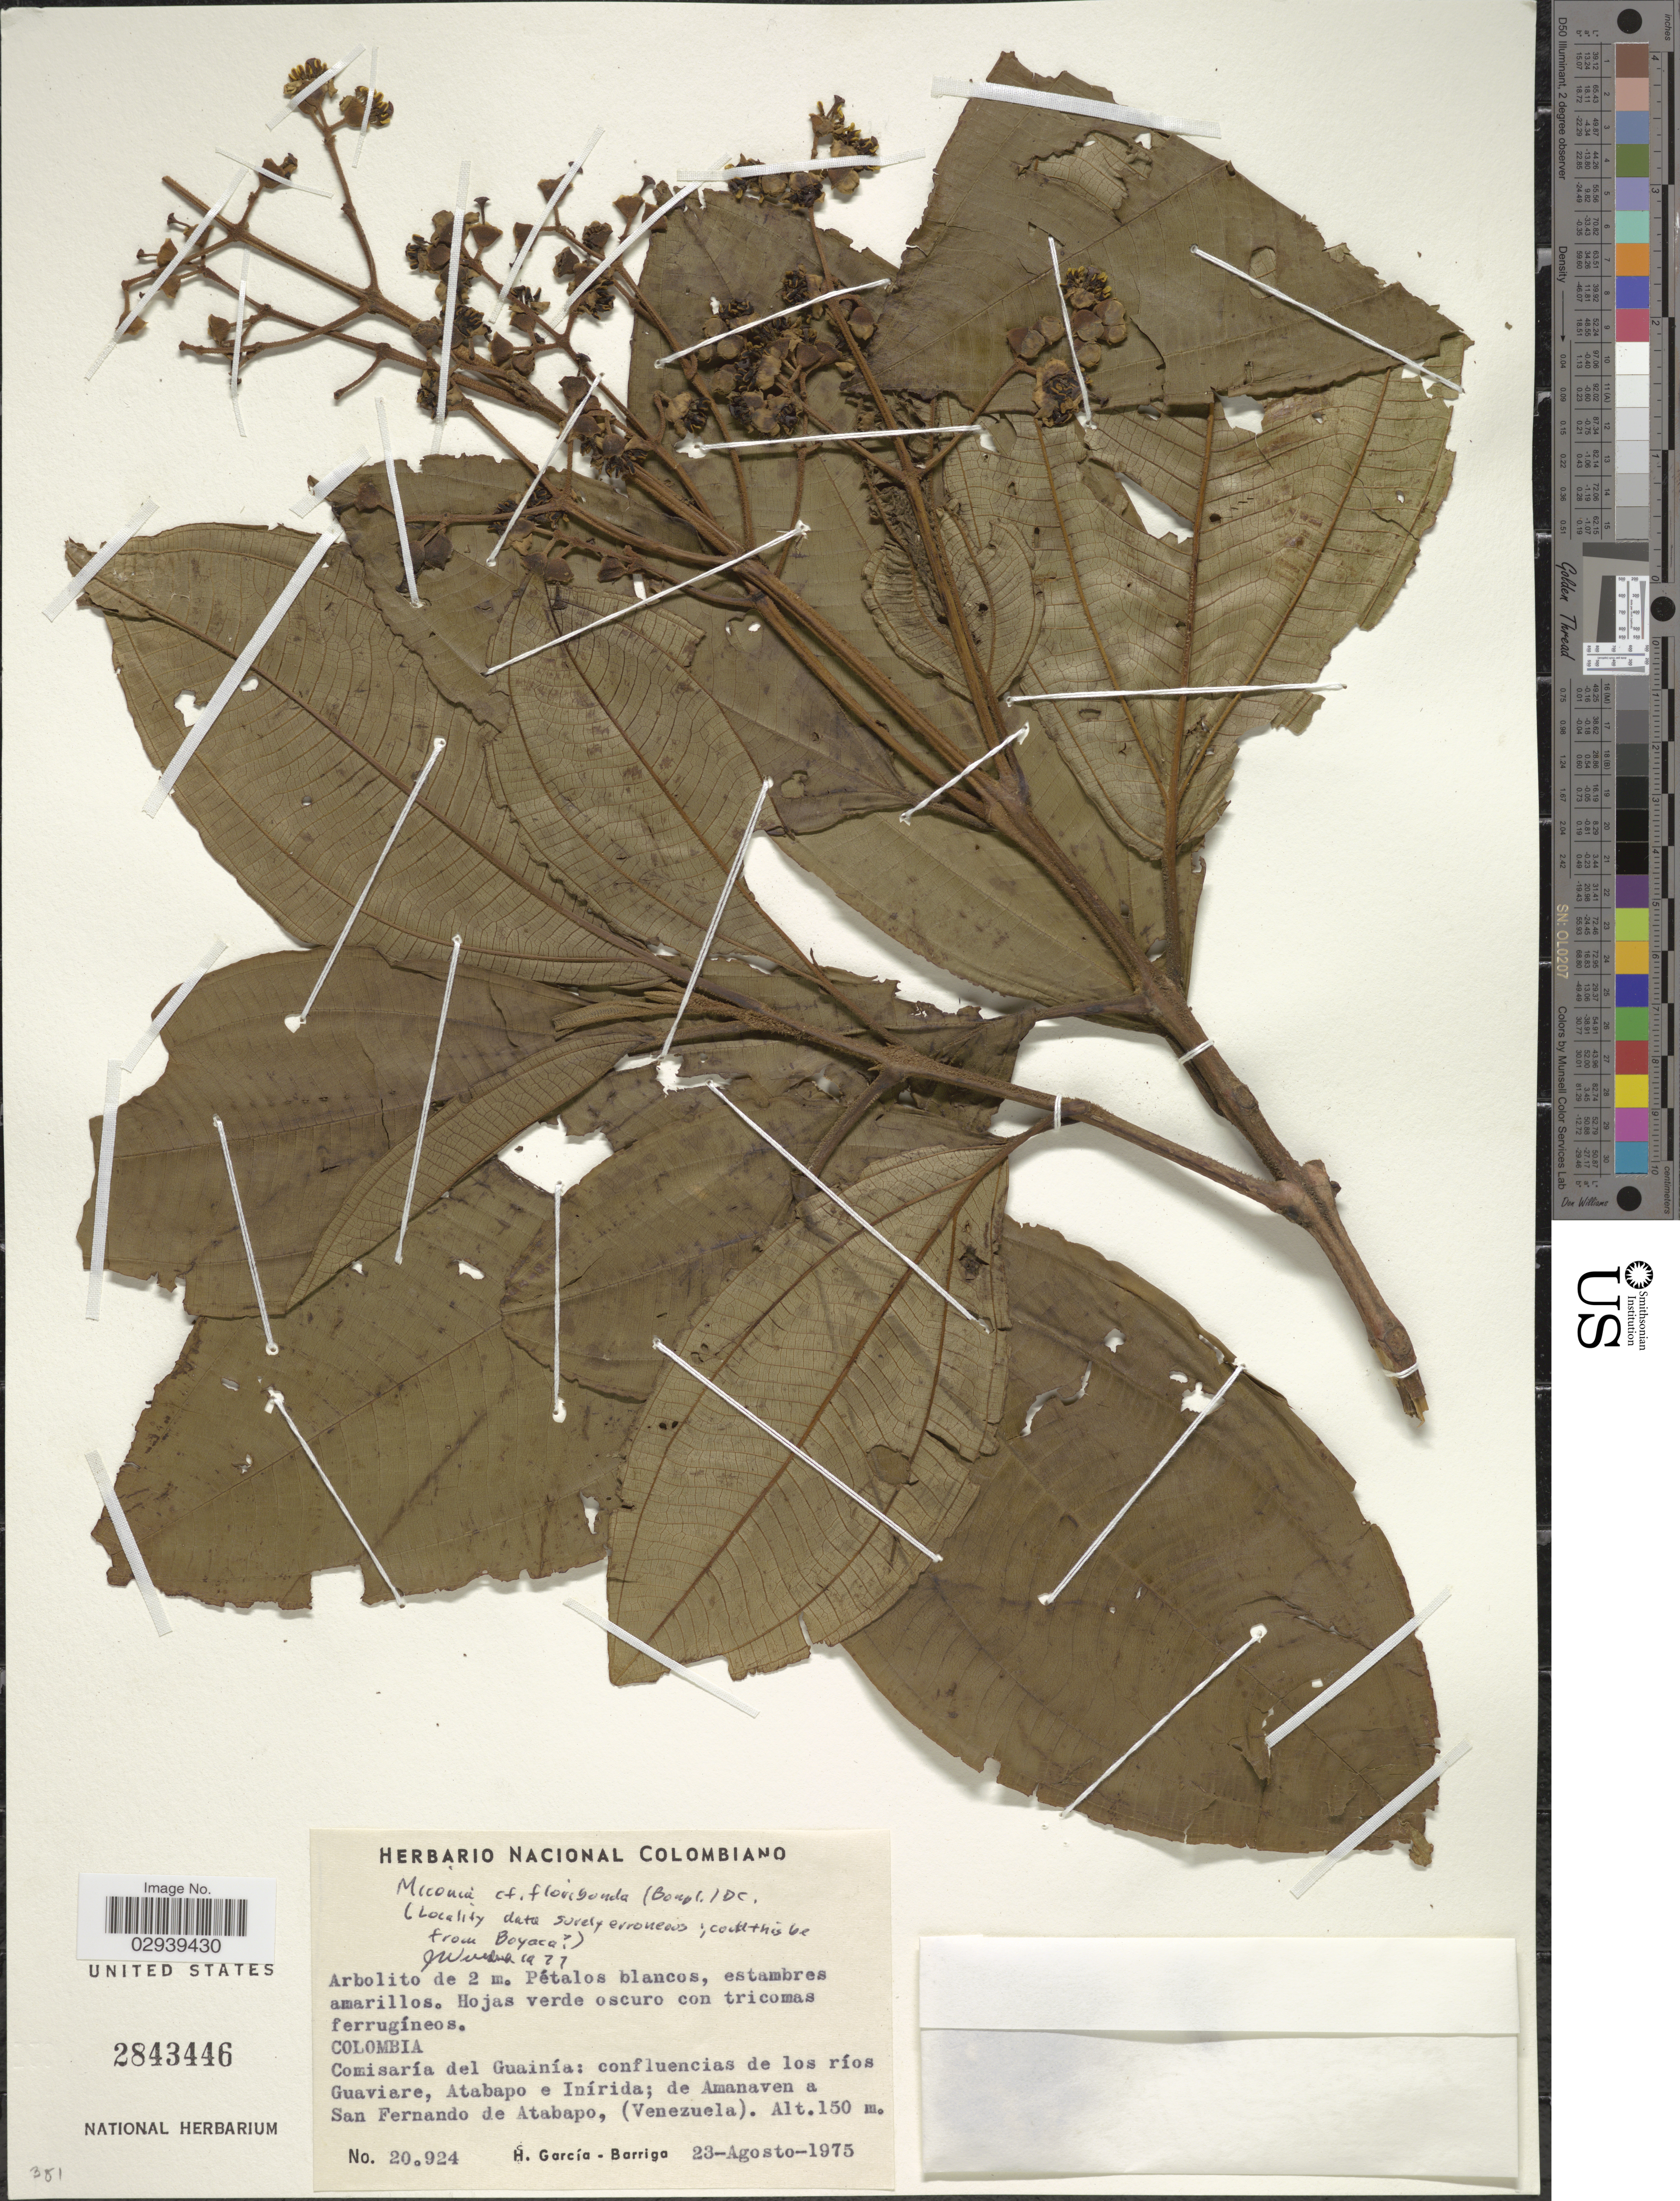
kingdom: Plantae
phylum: Tracheophyta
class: Magnoliopsida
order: Myrtales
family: Melastomataceae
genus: Miconia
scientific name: Miconia floribunda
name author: (Bonpl.) DC.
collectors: H. García Barriga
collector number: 20924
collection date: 1975-08-23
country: Colombia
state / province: Guainía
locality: Comisaría del Guainía: confluencias de los ríos Guaviare, Atabapo e Inírida; de Amanaven a San Fernando de Atabapo.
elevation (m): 150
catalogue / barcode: US 2843446